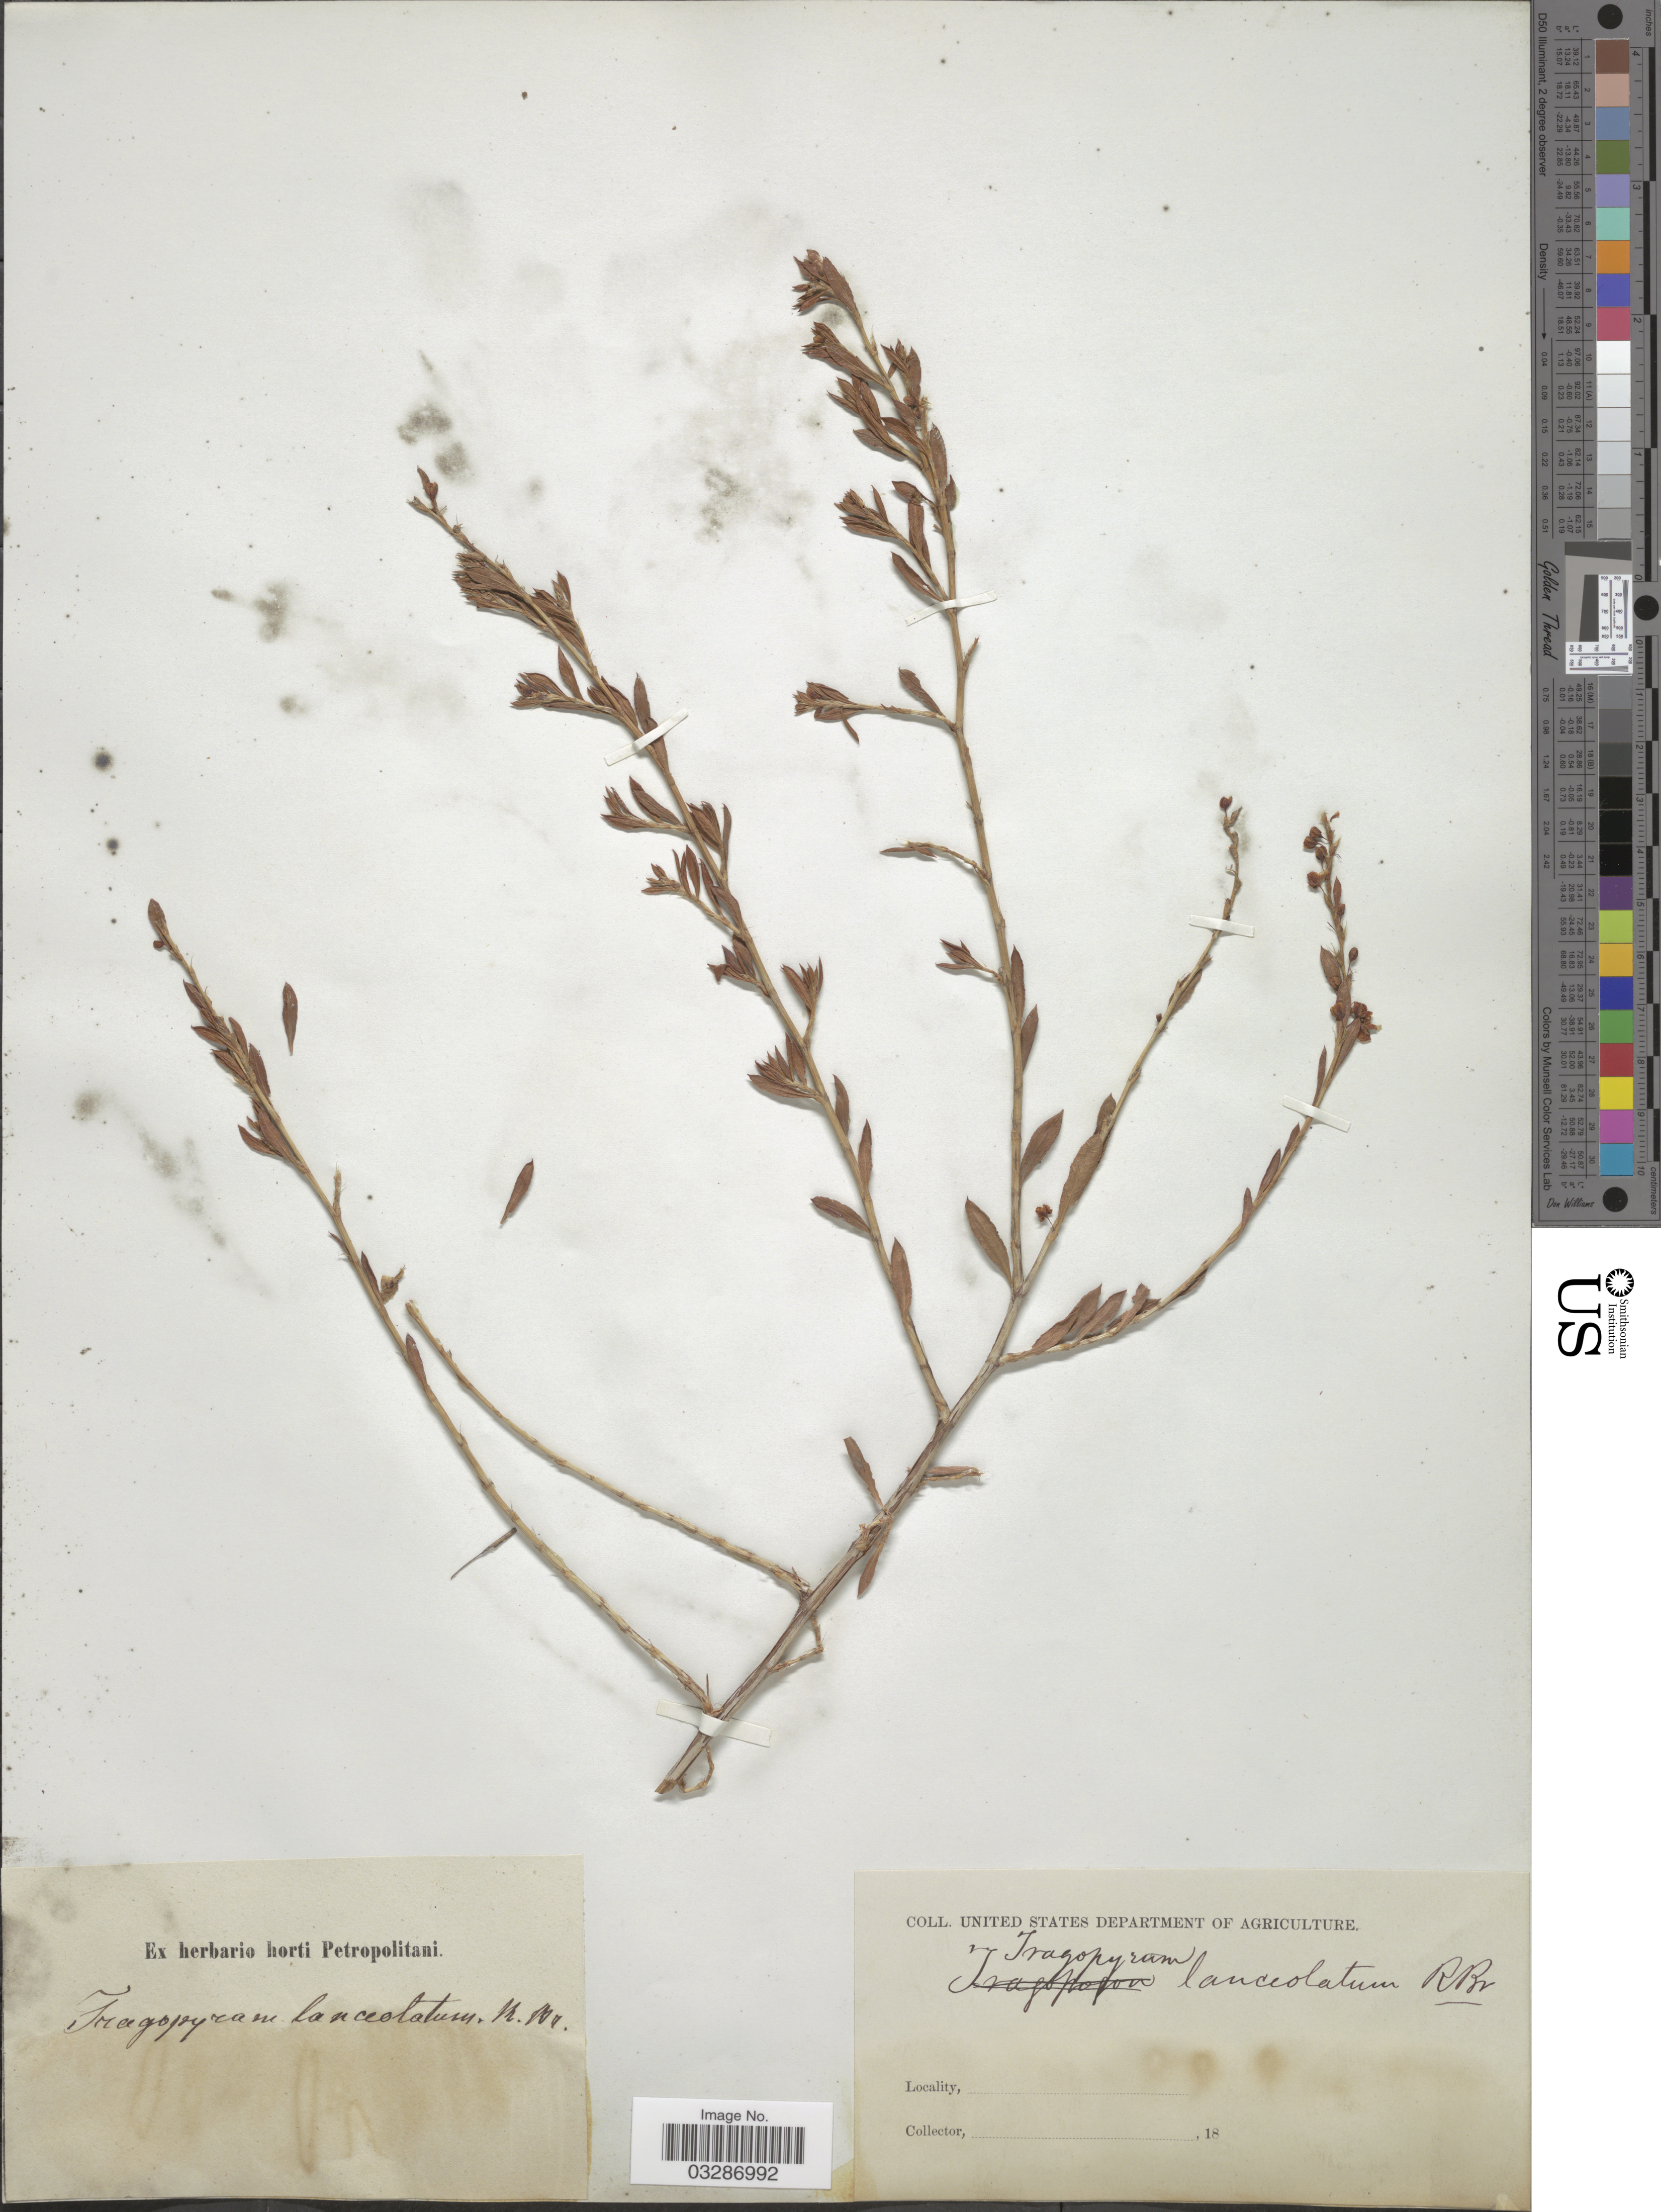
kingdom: Plantae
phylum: Tracheophyta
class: Magnoliopsida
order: Caryophyllales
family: Polygonaceae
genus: Atraphaxis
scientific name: Atraphaxis frutescens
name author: (L.) K. Koch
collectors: Facchini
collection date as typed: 18